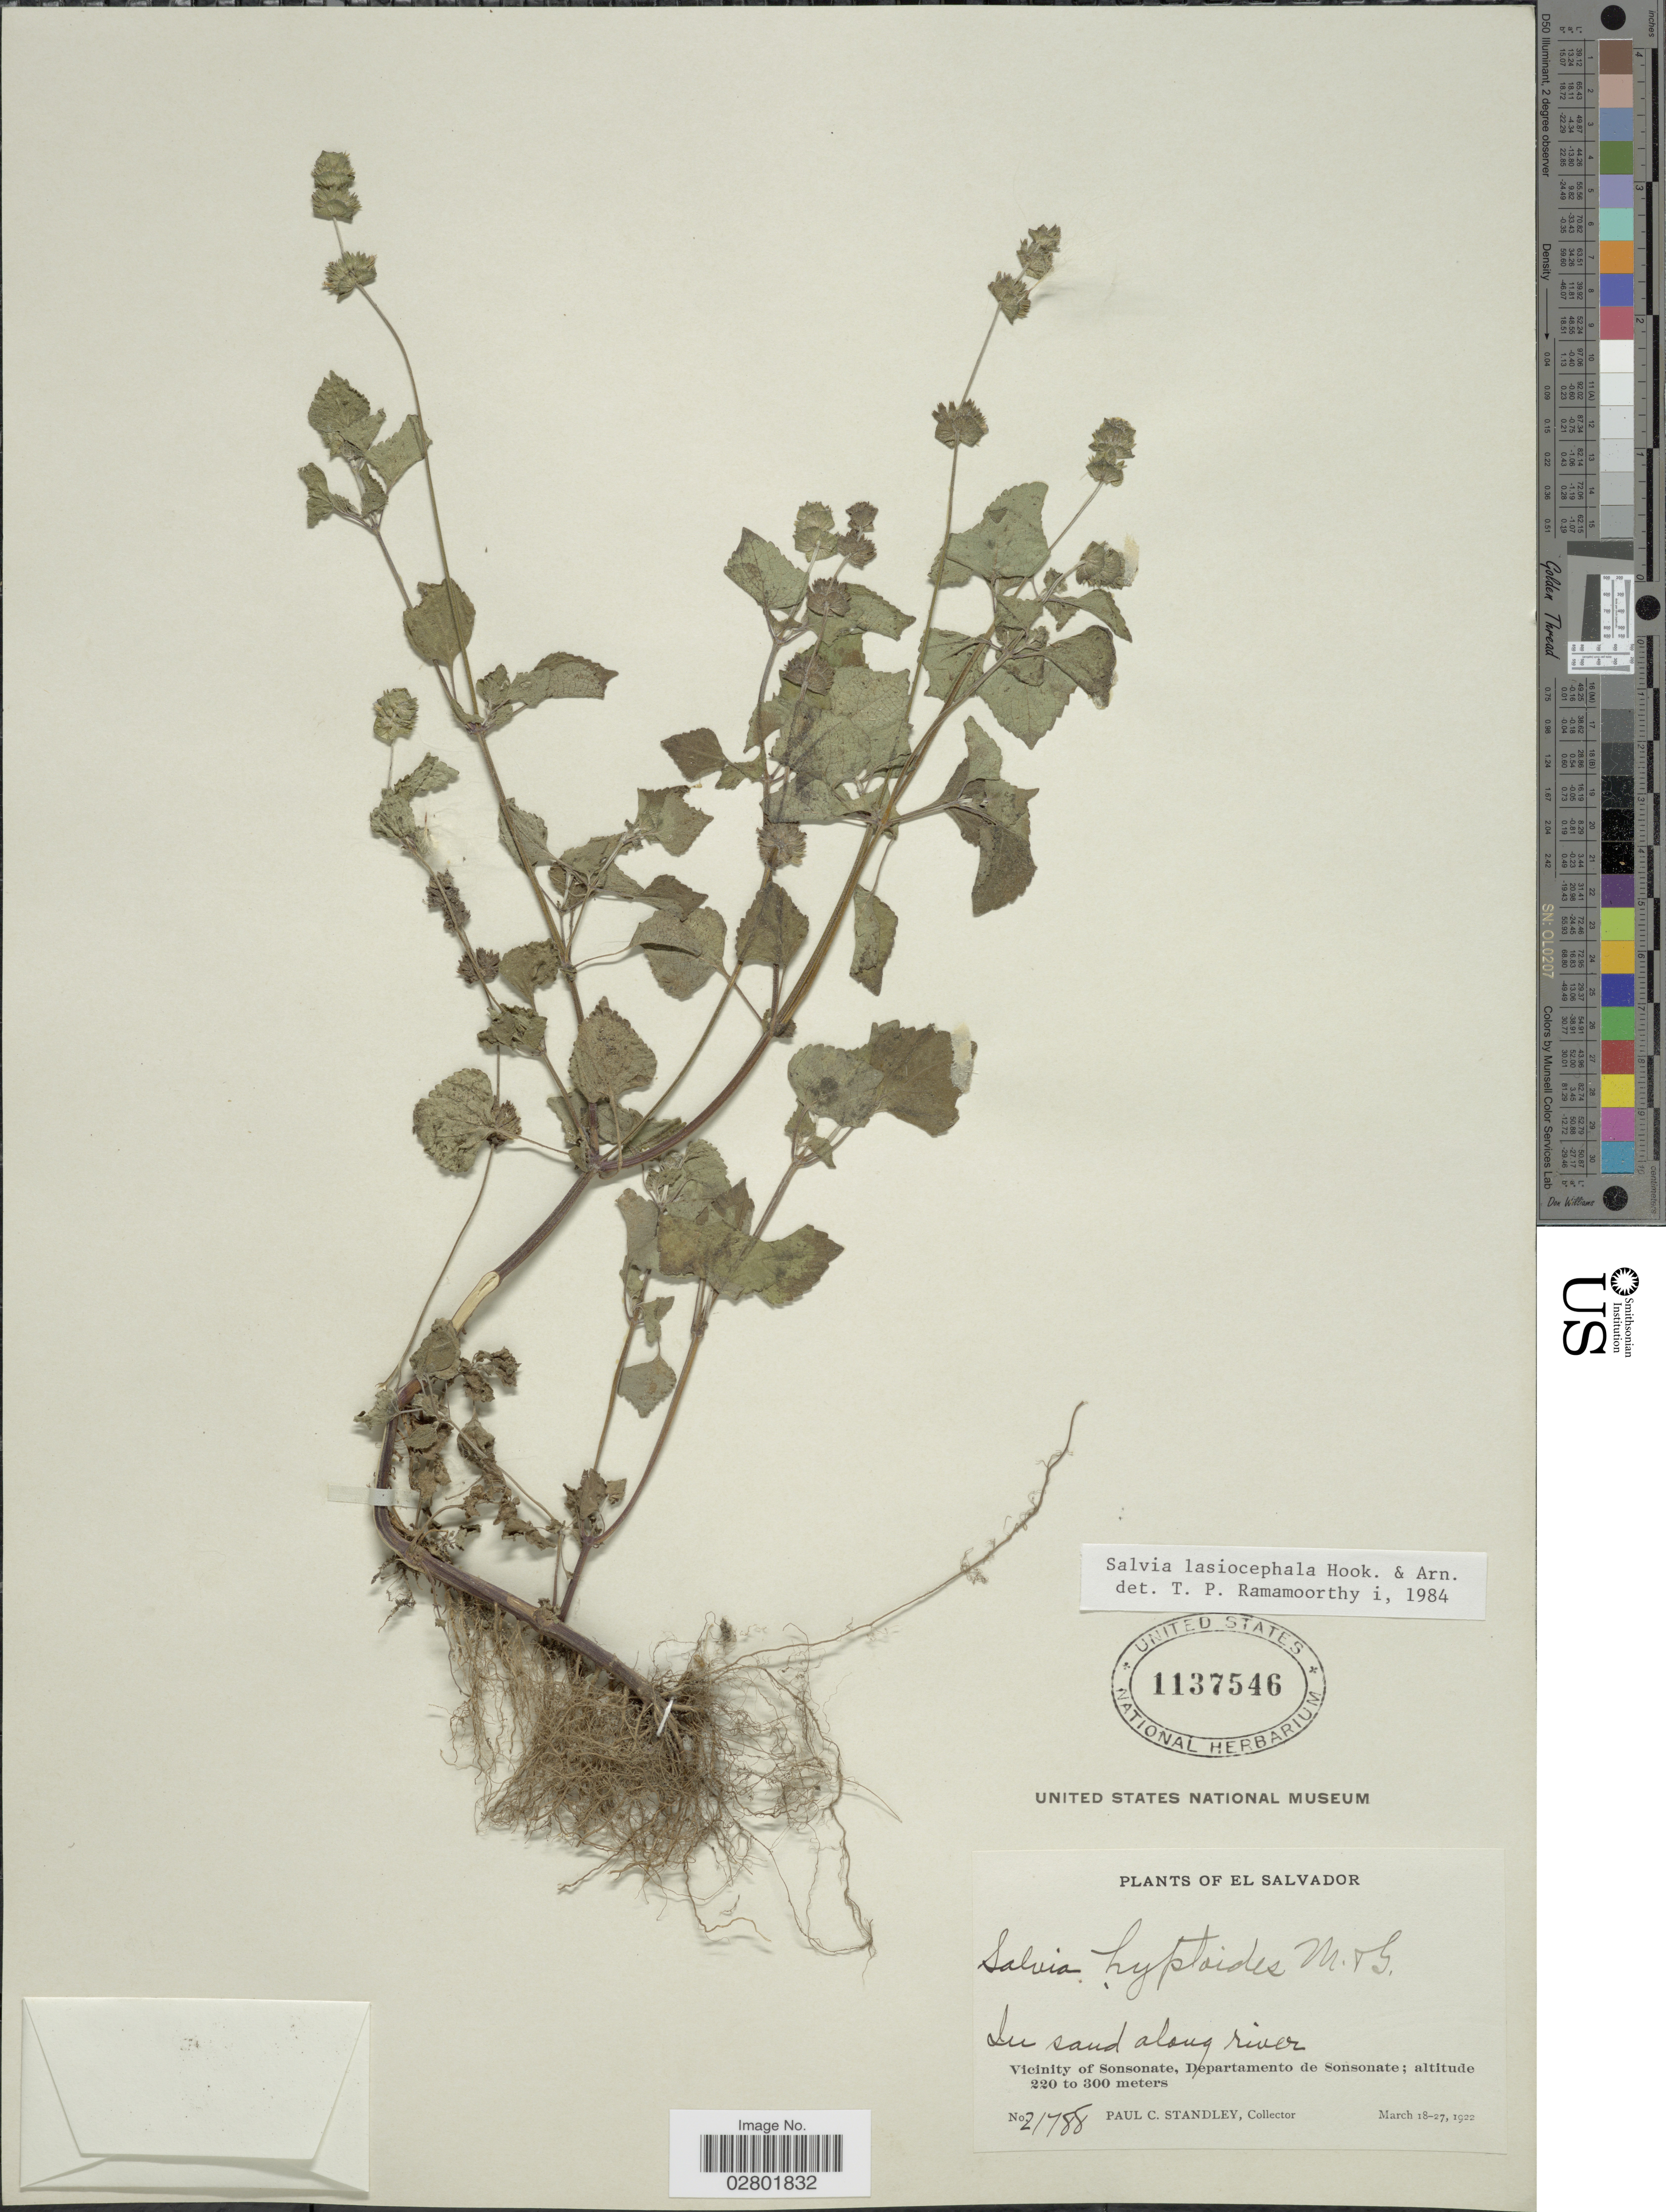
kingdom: Plantae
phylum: Tracheophyta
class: Magnoliopsida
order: Lamiales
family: Lamiaceae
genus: Salvia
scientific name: Salvia lasiocephala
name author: Hook. & Arn.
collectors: P. C. Standley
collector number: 21788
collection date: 1922-03-18/1922-03-27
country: El Salvador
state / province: Sonsonate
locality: Vicinity of Sonsonate, Departamento de Sonsonate.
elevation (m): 220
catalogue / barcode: US 1137546